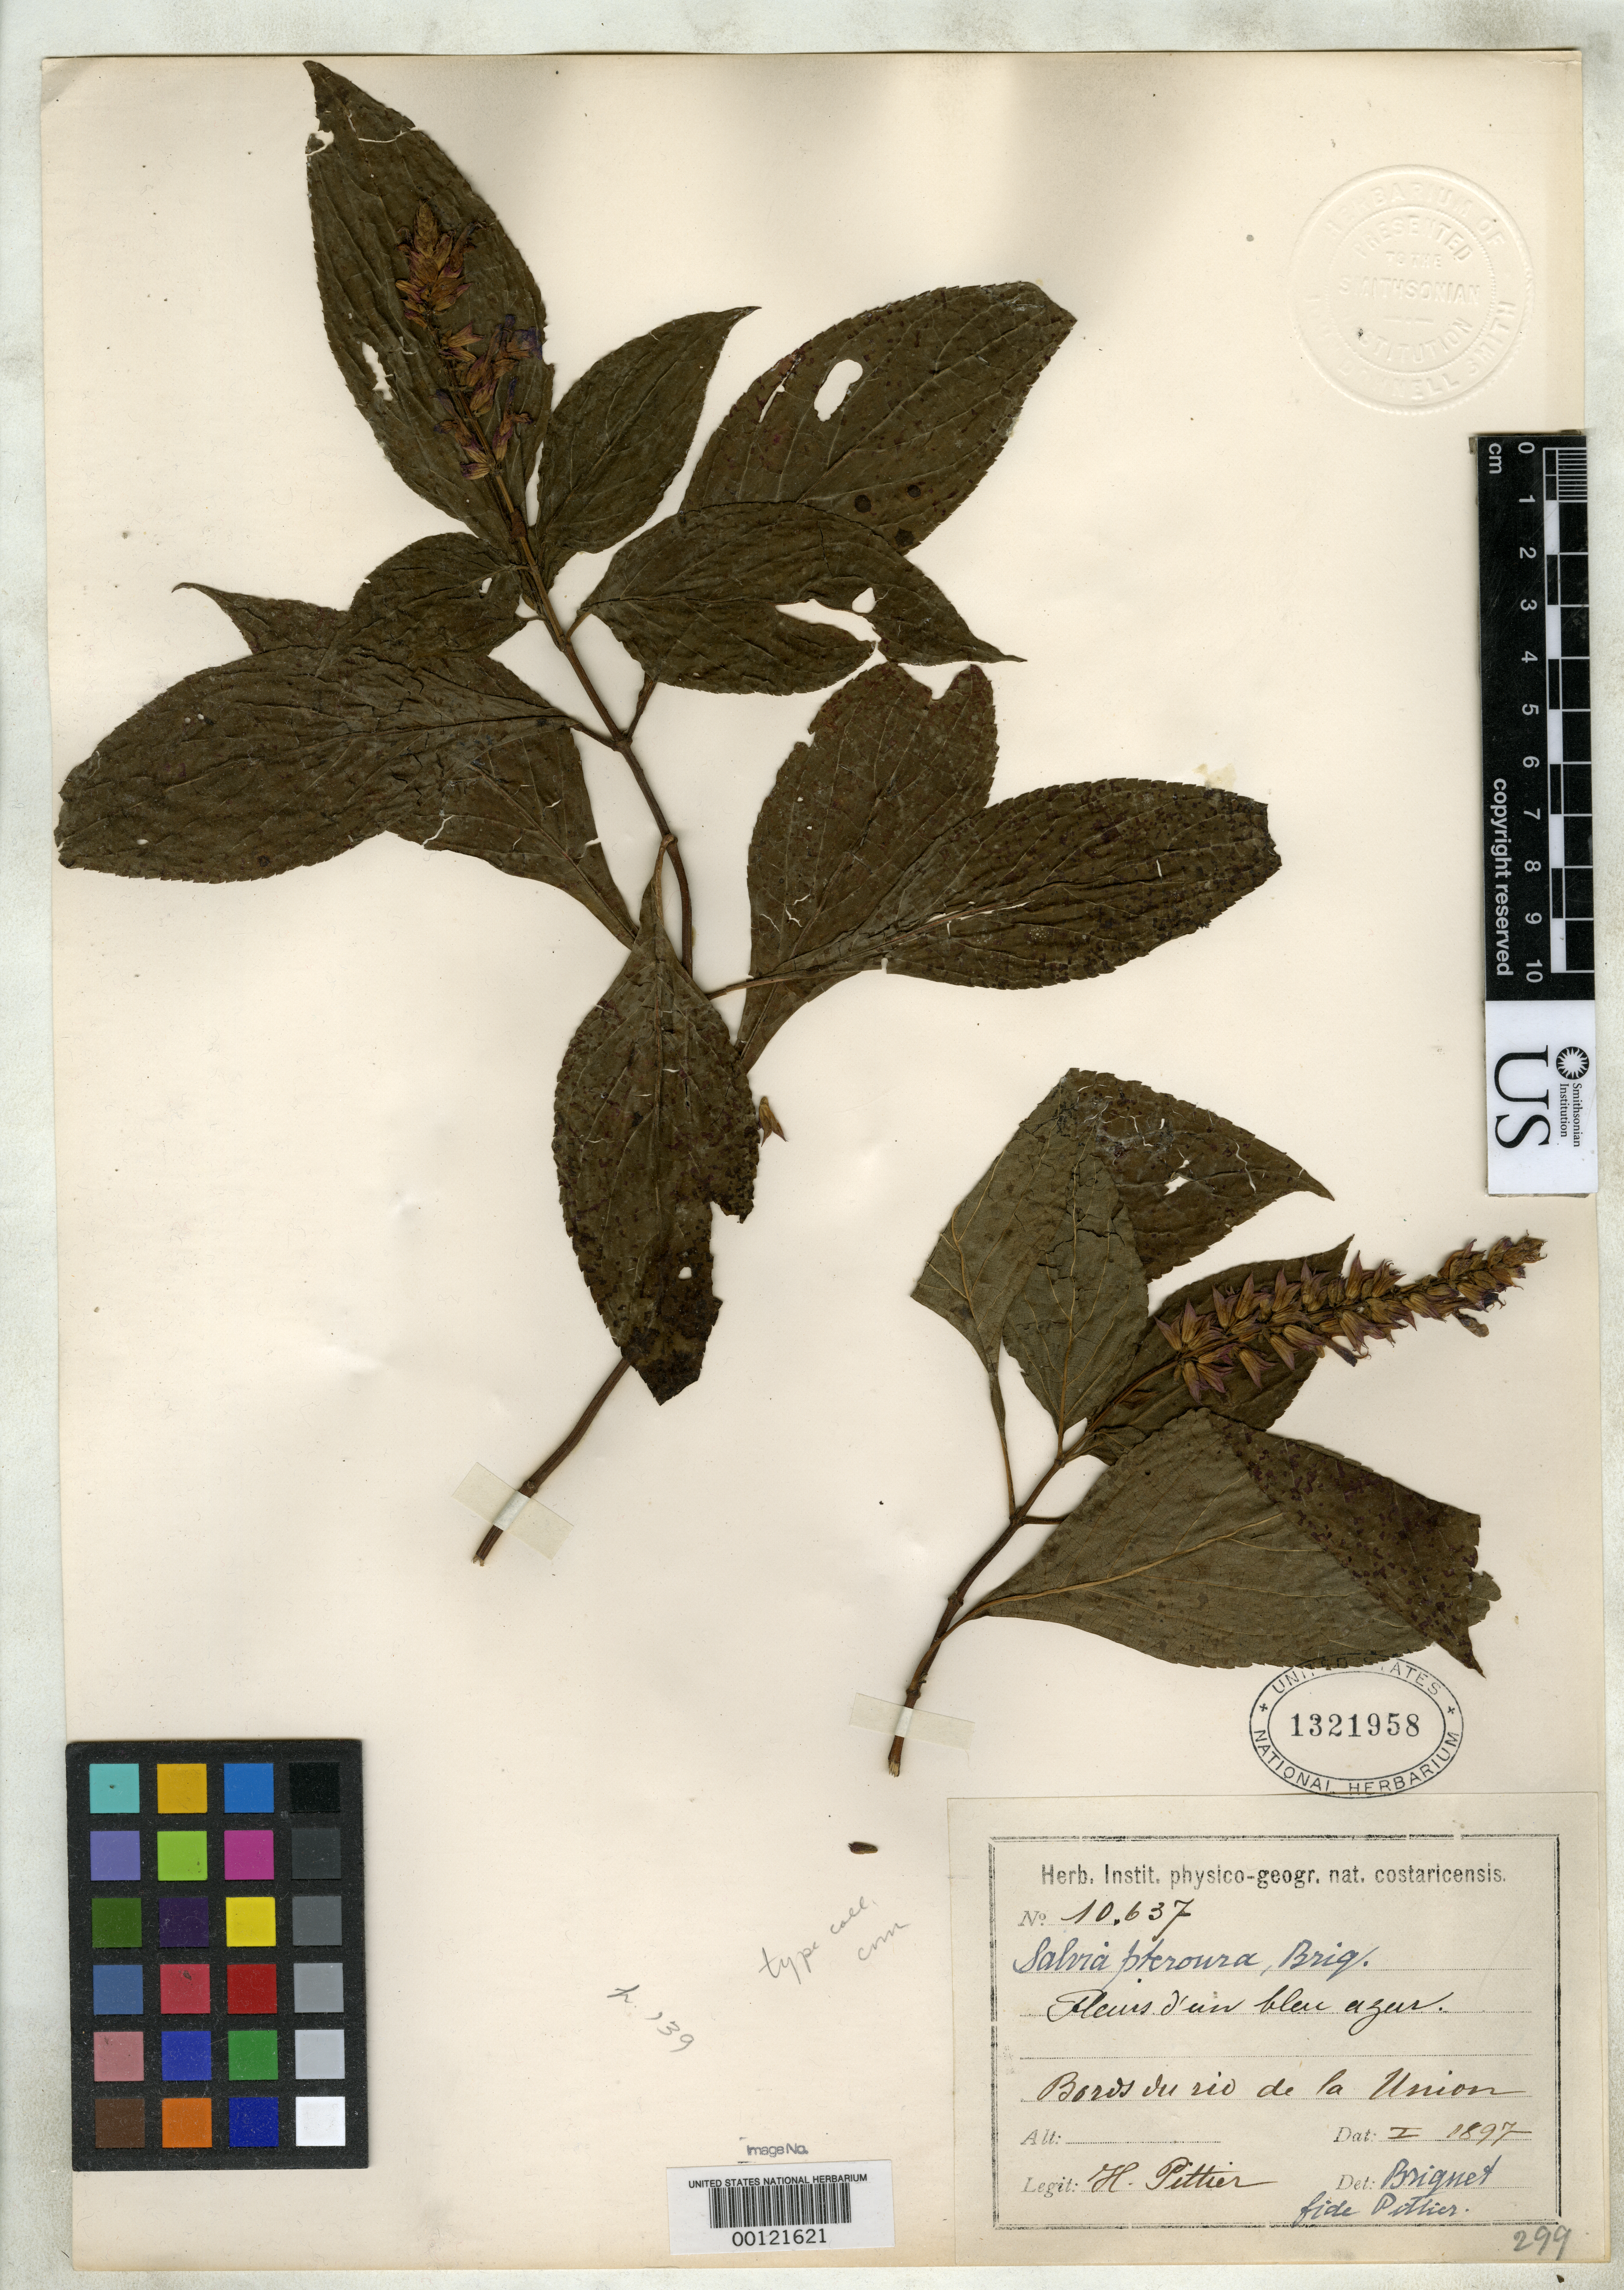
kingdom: Plantae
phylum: Tracheophyta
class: Magnoliopsida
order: Lamiales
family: Lamiaceae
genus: Salvia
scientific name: Salvia pteroura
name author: Briq.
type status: Isotype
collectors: H. F. Pittier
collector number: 10637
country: Costa Rica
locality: Bords du Rio de La Union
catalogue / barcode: US 1321958